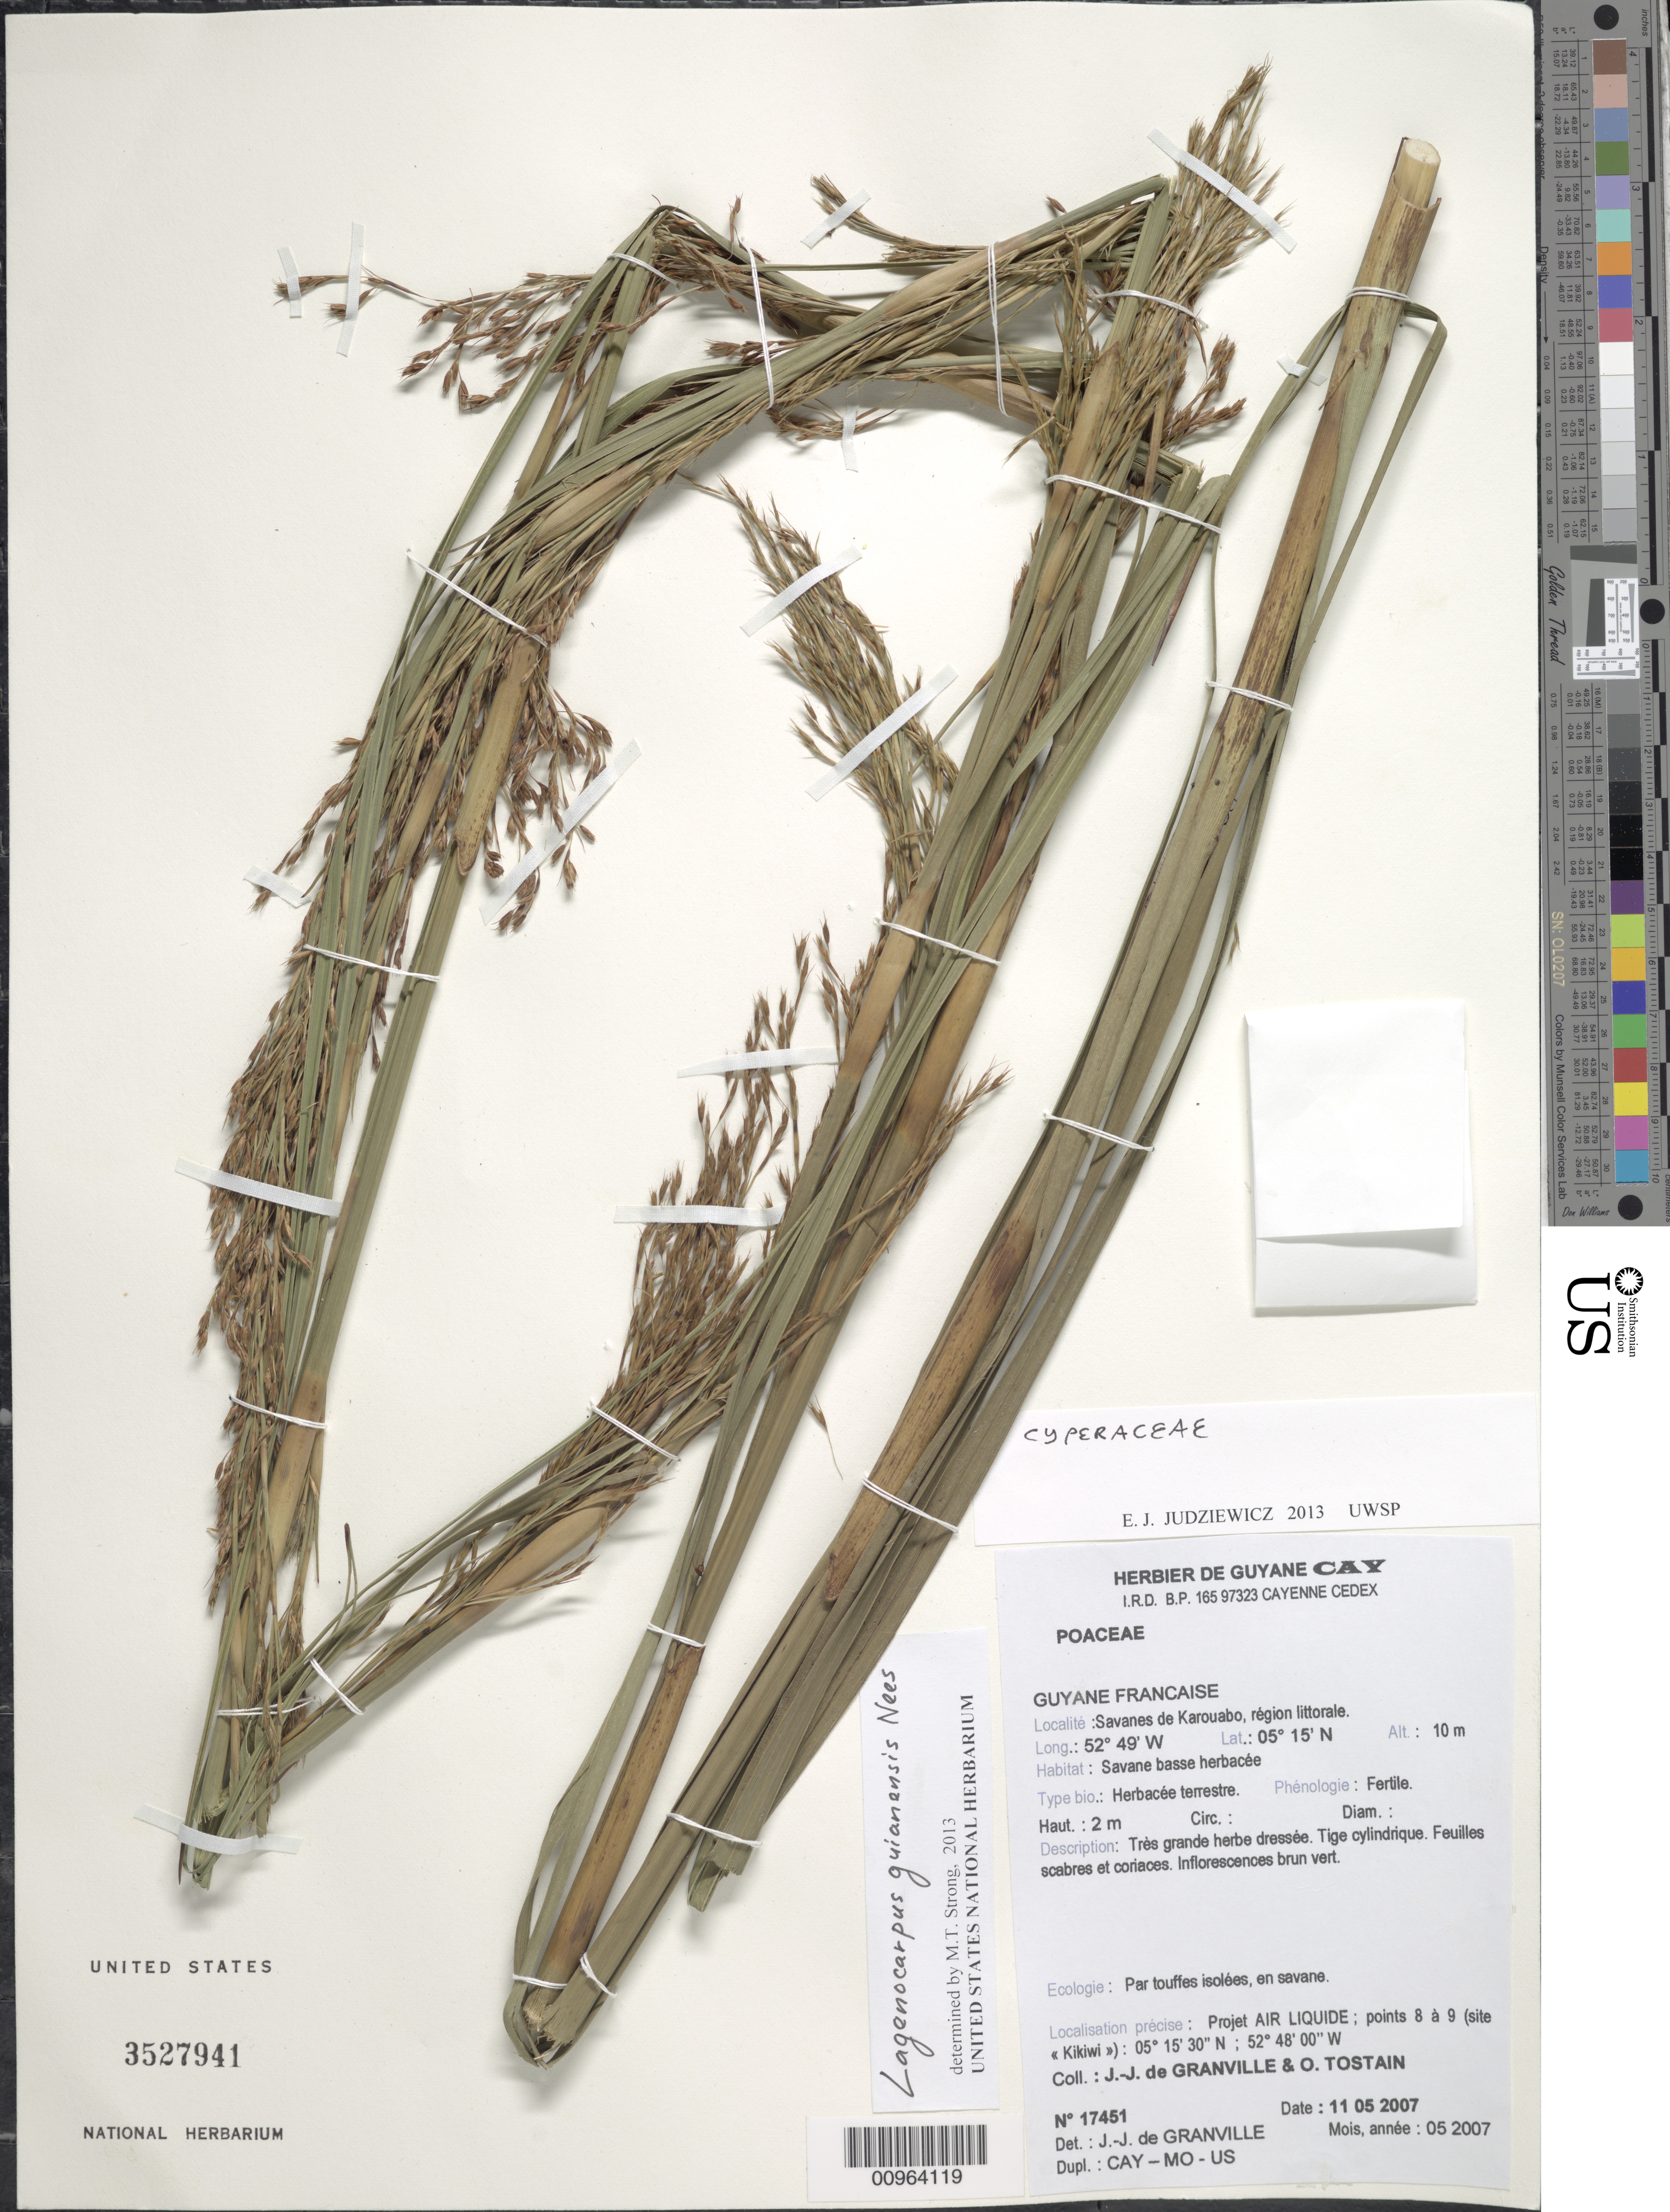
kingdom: Plantae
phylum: Tracheophyta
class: Liliopsida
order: Poales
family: Cyperaceae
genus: Lagenocarpus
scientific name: Lagenocarpus rigidus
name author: (Kunth) Nees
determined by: Costa, Suzana M.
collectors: J.-J. de Granville & O. Tostain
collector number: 17451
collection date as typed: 11-May-07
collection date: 2007-05-11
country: French Guiana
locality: Savanes de Karouabo. Projet AIR LIQUIDE; points 8 a 9 (site "Kikiwi")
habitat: Region littorale. Savane basse herbacee. Par touffes isolees, en savane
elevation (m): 10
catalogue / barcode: US 3527941